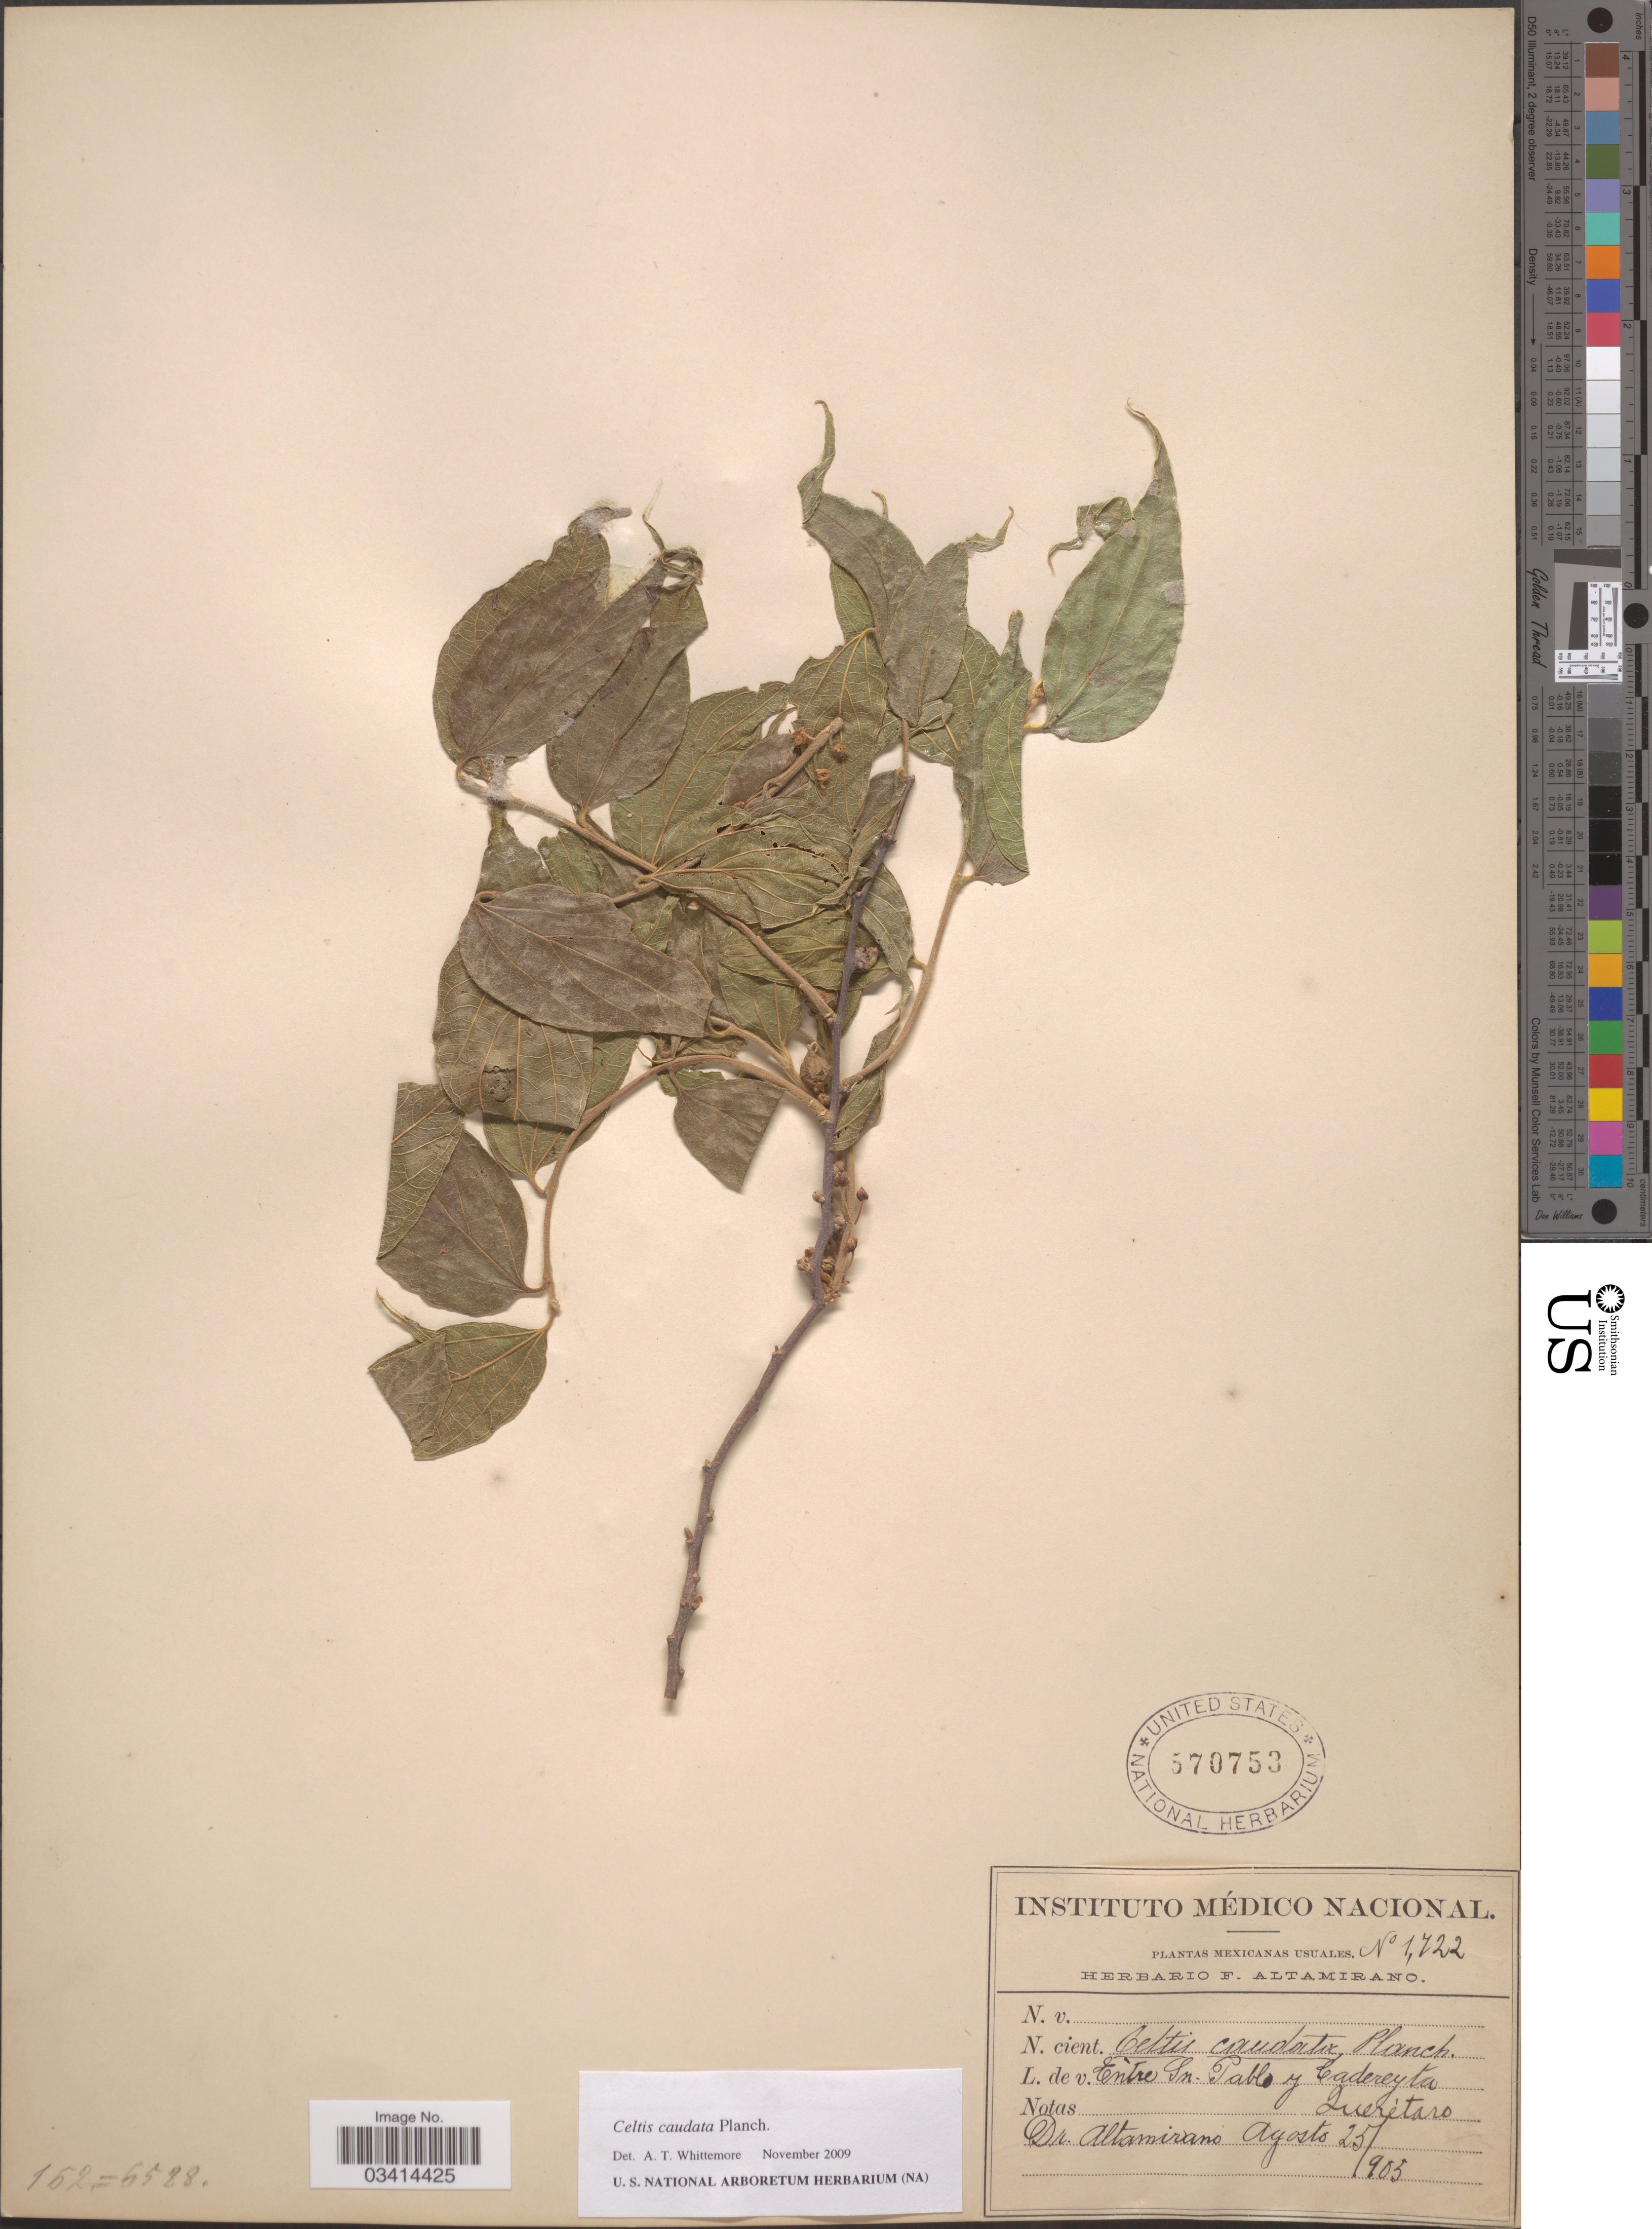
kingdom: Plantae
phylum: Tracheophyta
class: Magnoliopsida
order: Rosales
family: Cannabaceae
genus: Celtis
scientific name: Celtis caudata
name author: Planch.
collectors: -. Altamirano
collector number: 1722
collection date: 1905-08-25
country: Mexico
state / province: Querétaro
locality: Entre Sn. Pablo y Cadereyta.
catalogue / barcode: US 570753